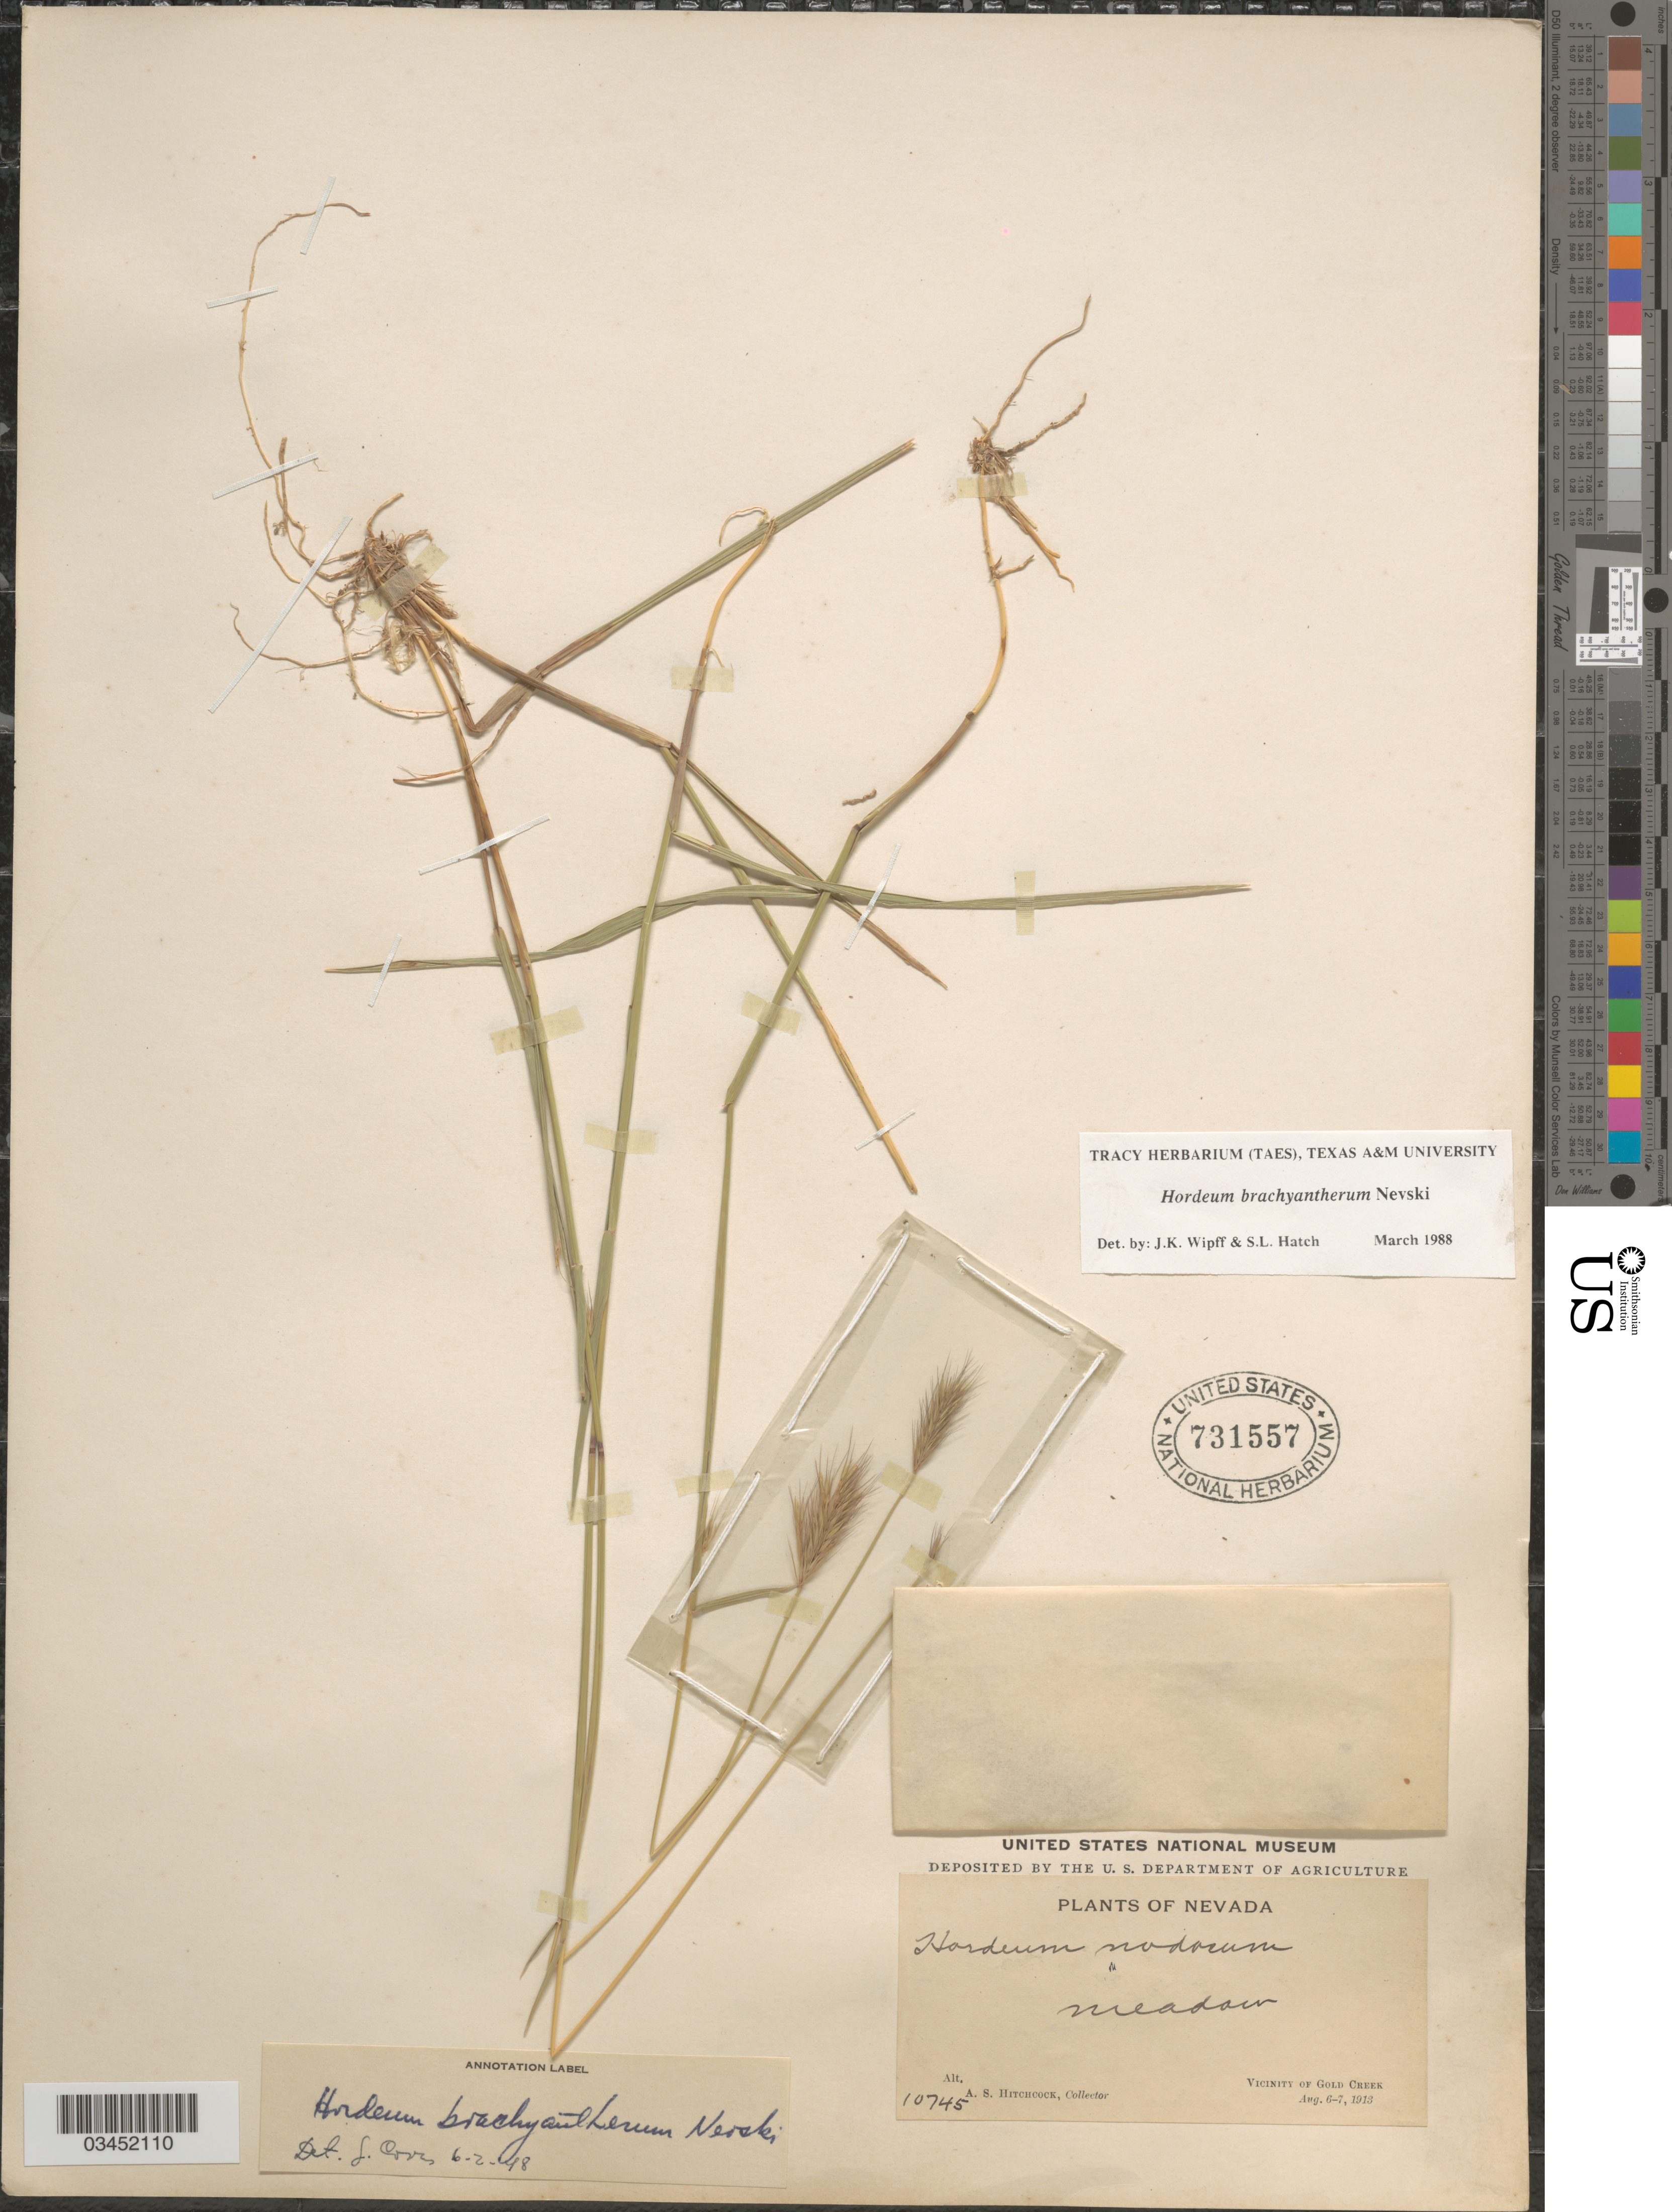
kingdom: Plantae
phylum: Tracheophyta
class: Liliopsida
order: Poales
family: Poaceae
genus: Hordeum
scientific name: Hordeum brachyantherum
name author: Nevski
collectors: A. S. Hitchcock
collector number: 10745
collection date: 1913-08-06/1913-08-07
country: United States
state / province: Nevada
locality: Meadow. Vicinity of Gold Creek.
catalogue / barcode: US 731557